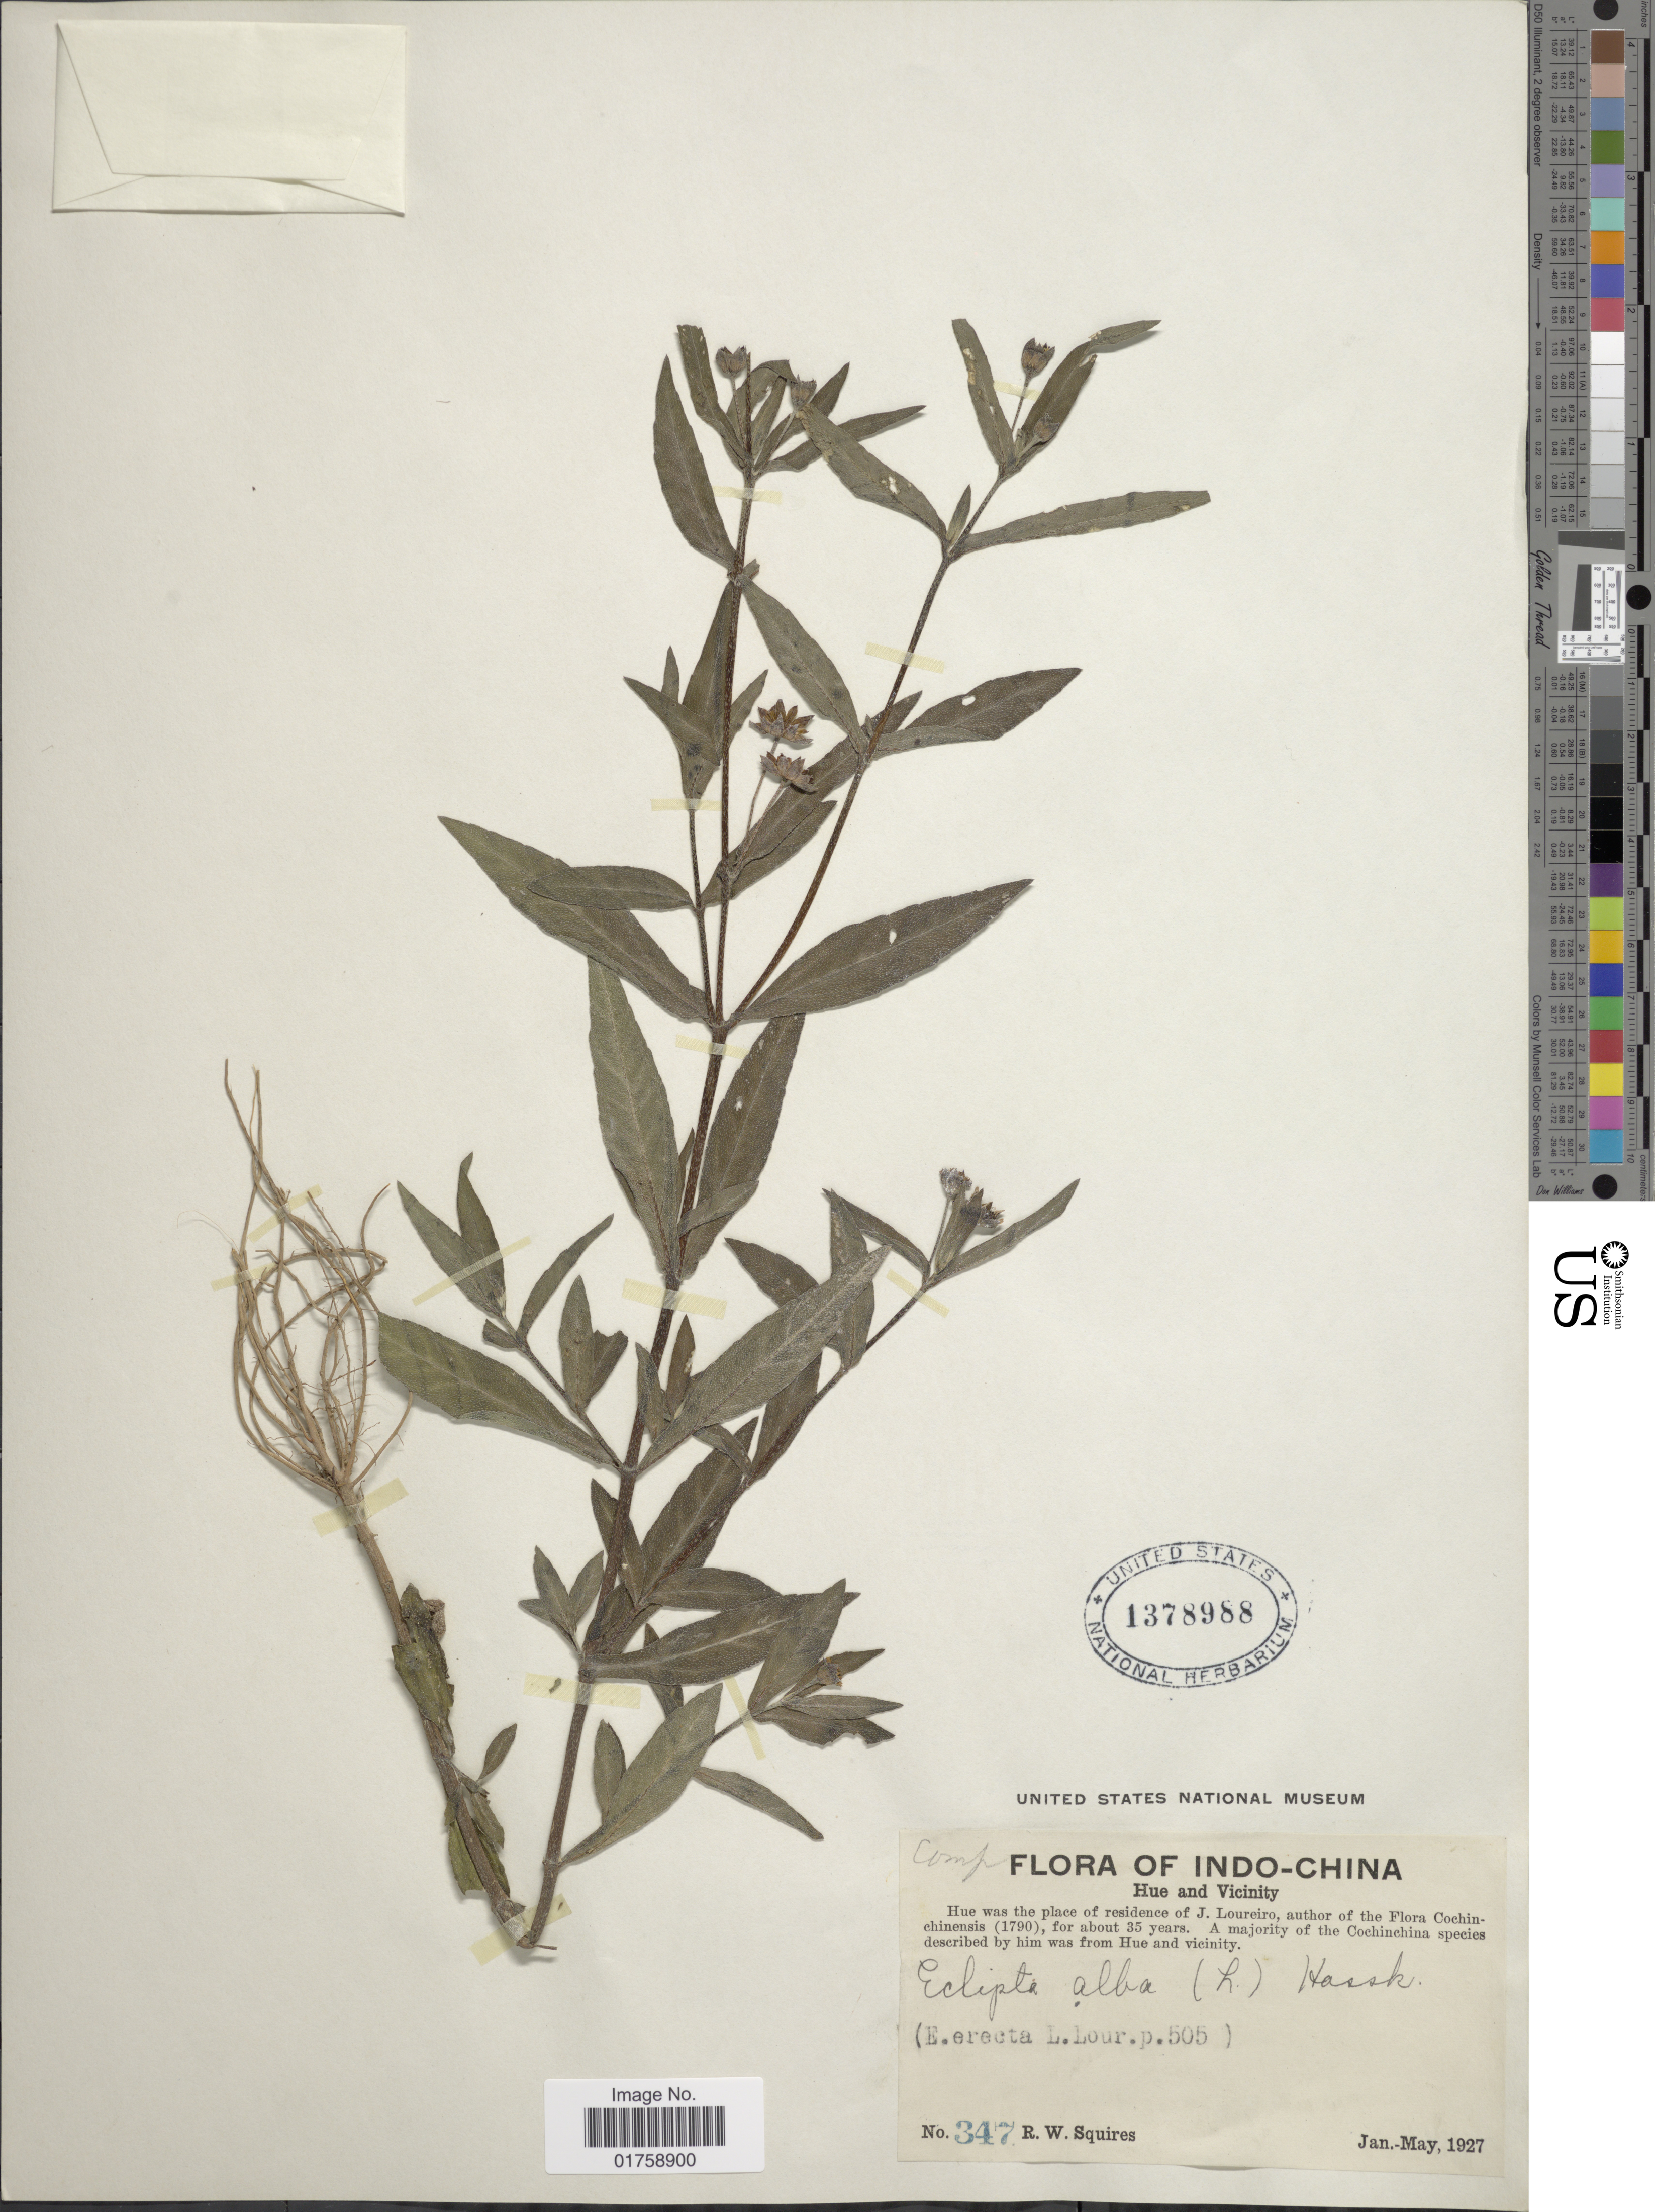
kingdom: Plantae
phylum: Tracheophyta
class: Magnoliopsida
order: Asterales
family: Asteraceae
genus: Eclipta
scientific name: Eclipta prostrata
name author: (L.) L.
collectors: R. Squires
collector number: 347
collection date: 1927-01/1927-05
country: Vietnam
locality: Indo-China. Hue and Vicinity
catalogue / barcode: US 1378988